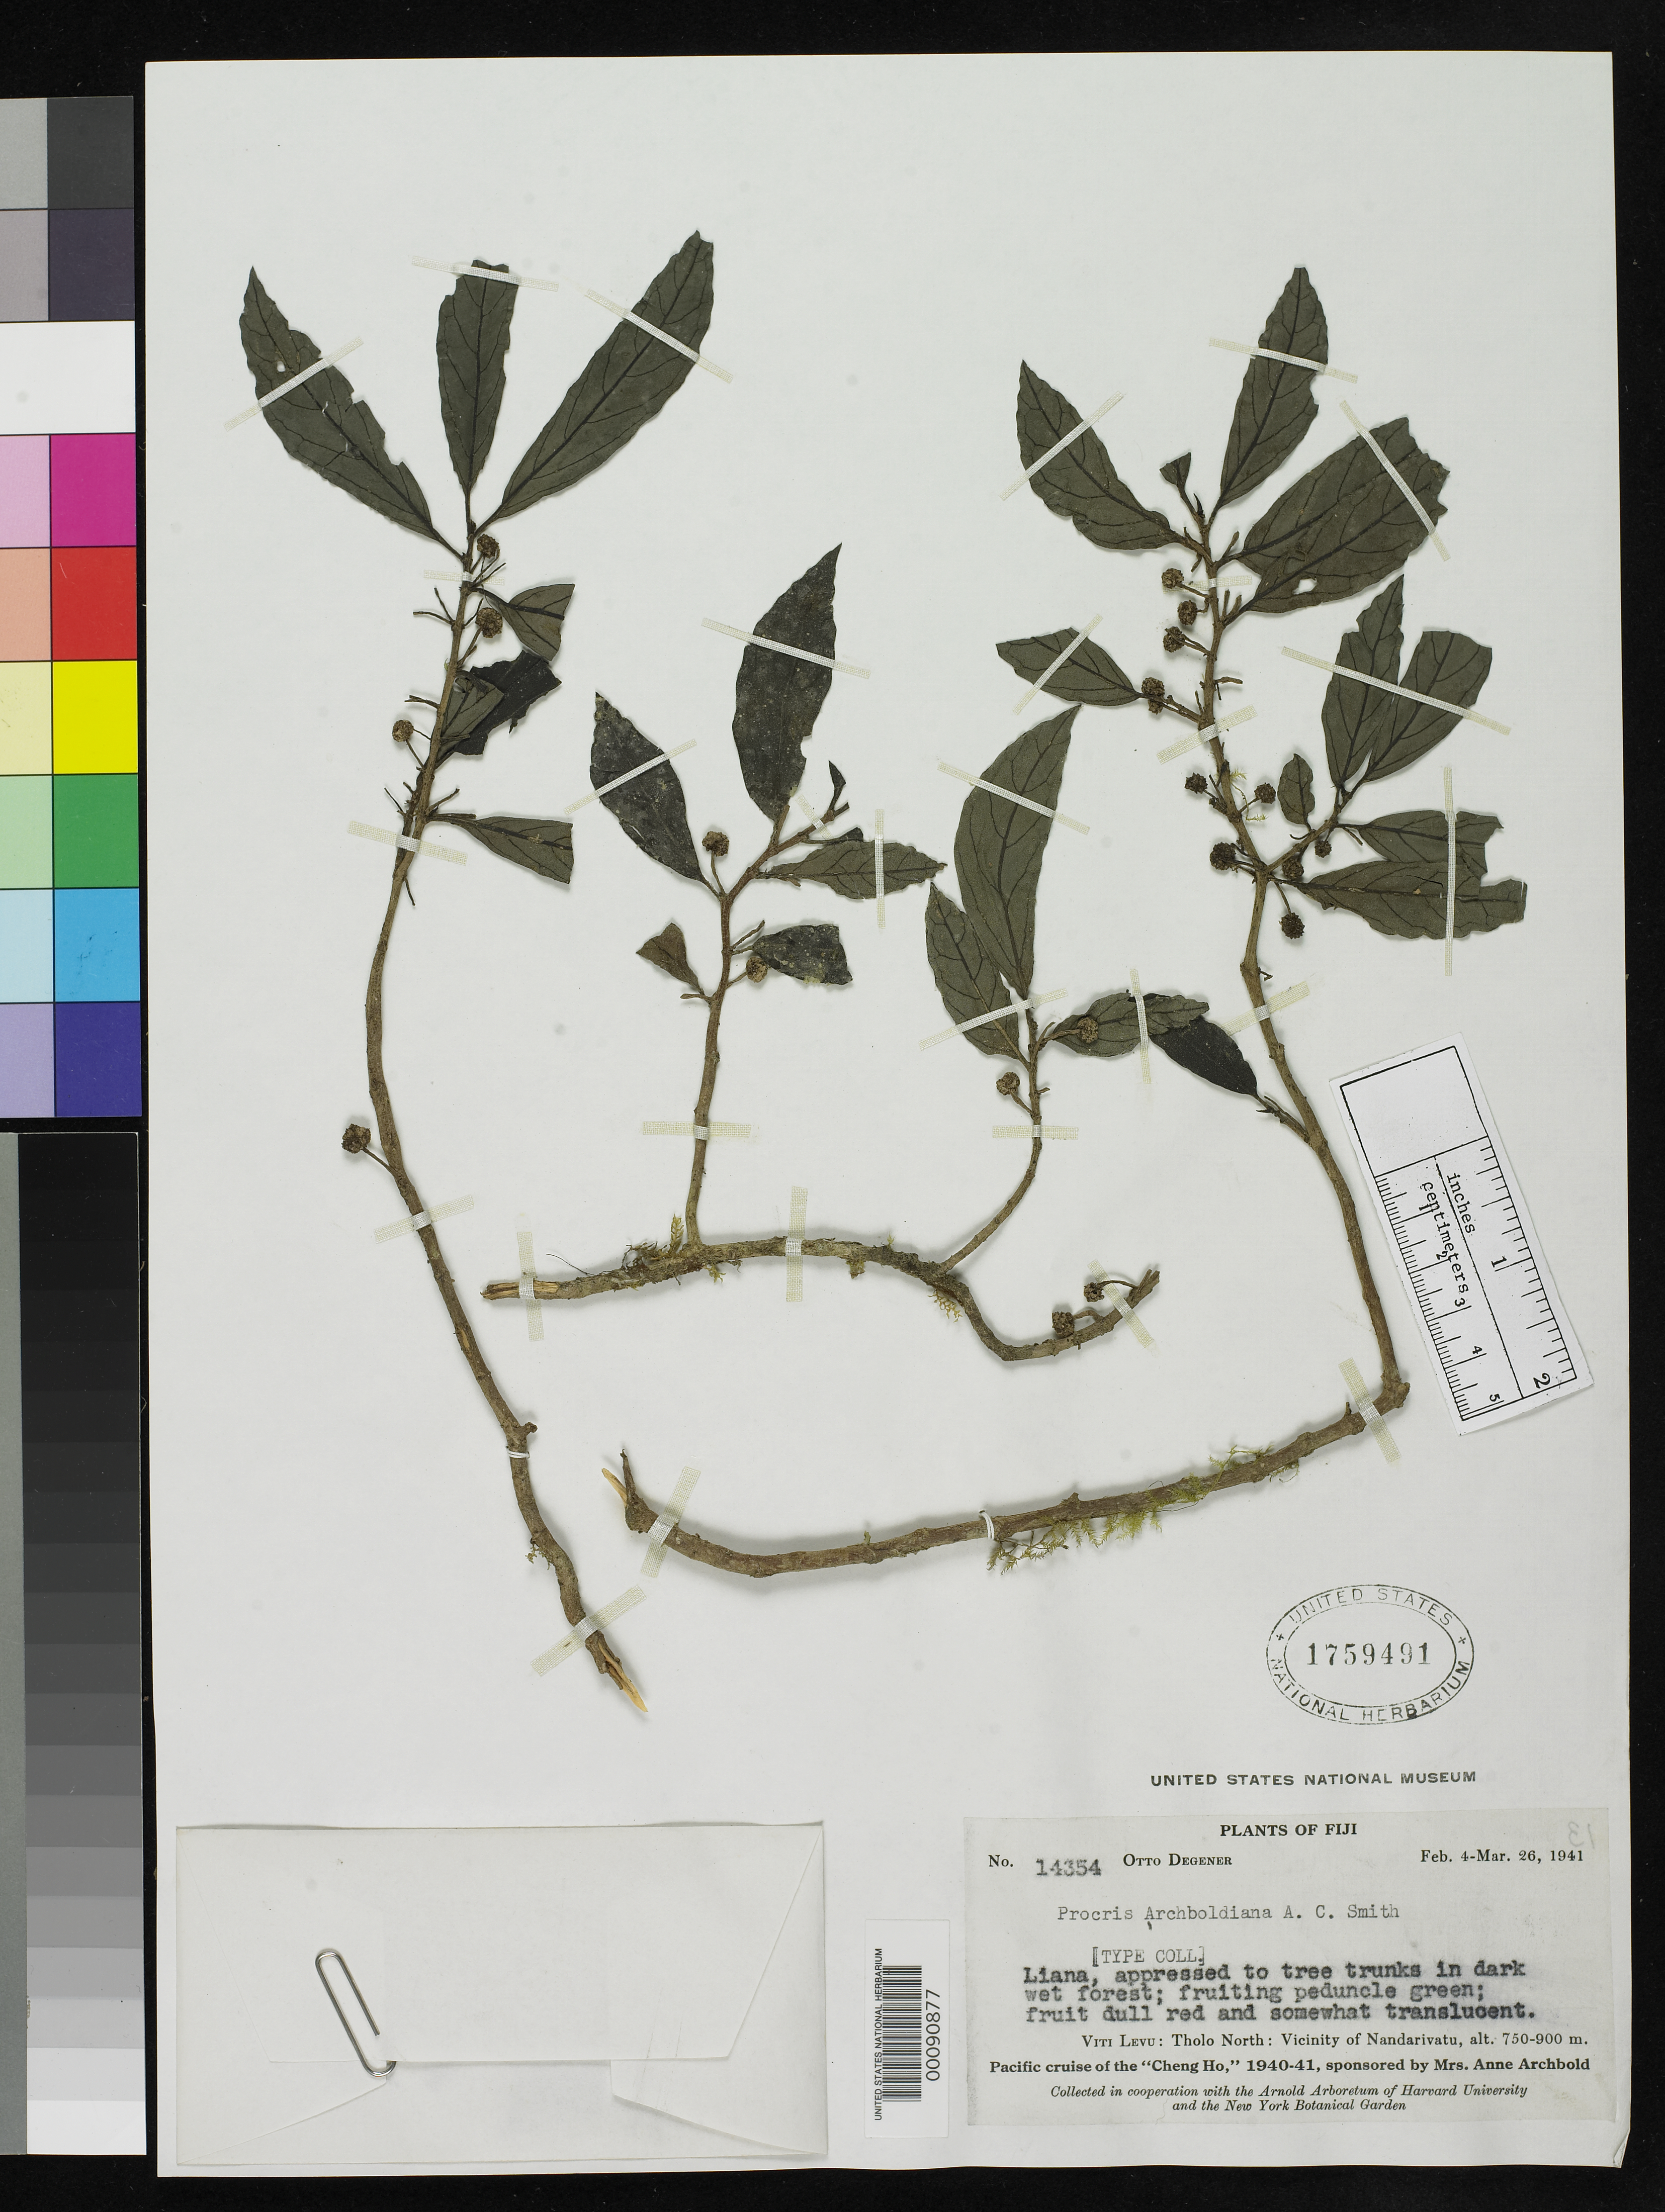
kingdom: Plantae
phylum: Tracheophyta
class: Magnoliopsida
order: Rosales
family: Urticaceae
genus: Procris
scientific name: Procris archboldiana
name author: A.C. Sm.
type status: Isotype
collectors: O. Degener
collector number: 14354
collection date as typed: Feb 1941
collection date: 1941-02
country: Fiji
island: Viti Levu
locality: Vicinity of Nandarivatu. Nauwanga Island [?]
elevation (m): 750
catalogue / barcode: US 1759491